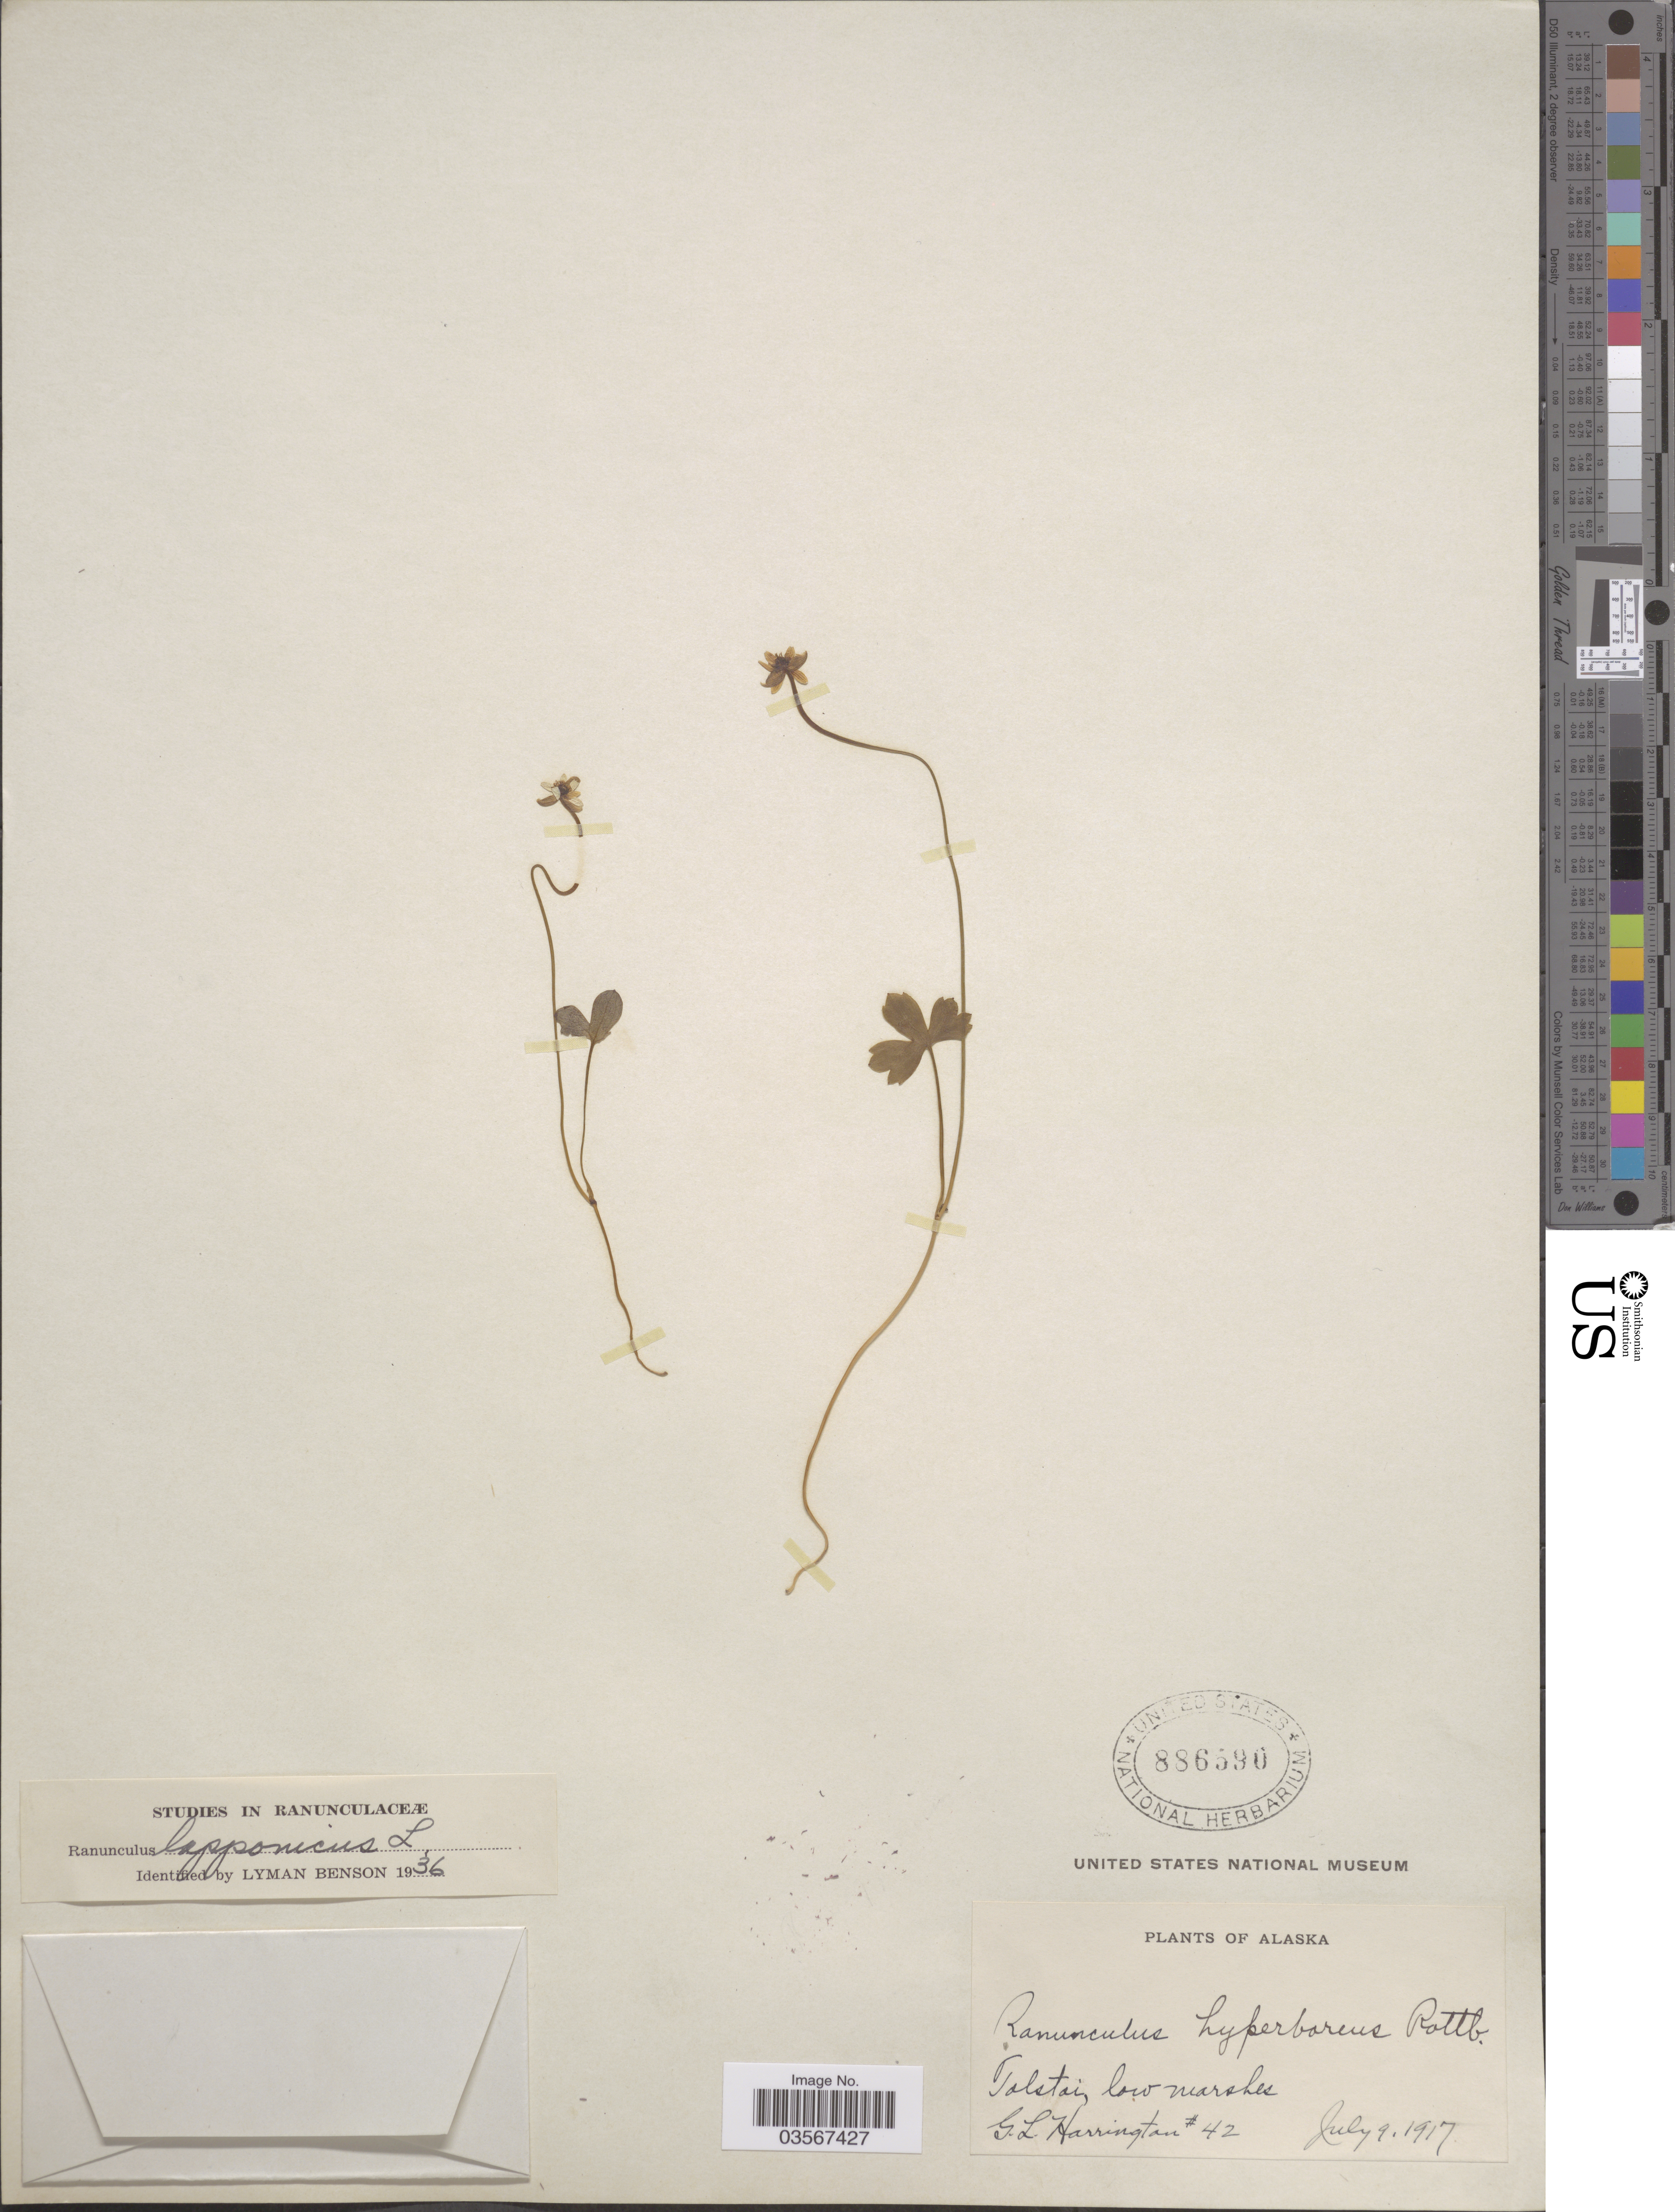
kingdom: Plantae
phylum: Tracheophyta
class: Magnoliopsida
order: Ranunculales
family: Ranunculaceae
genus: Ranunculus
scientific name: Ranunculus lapponicus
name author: L.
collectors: G. Harrington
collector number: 42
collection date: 1917-07-09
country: United States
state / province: Alaska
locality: Tolstai, low marshes.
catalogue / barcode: US 886590